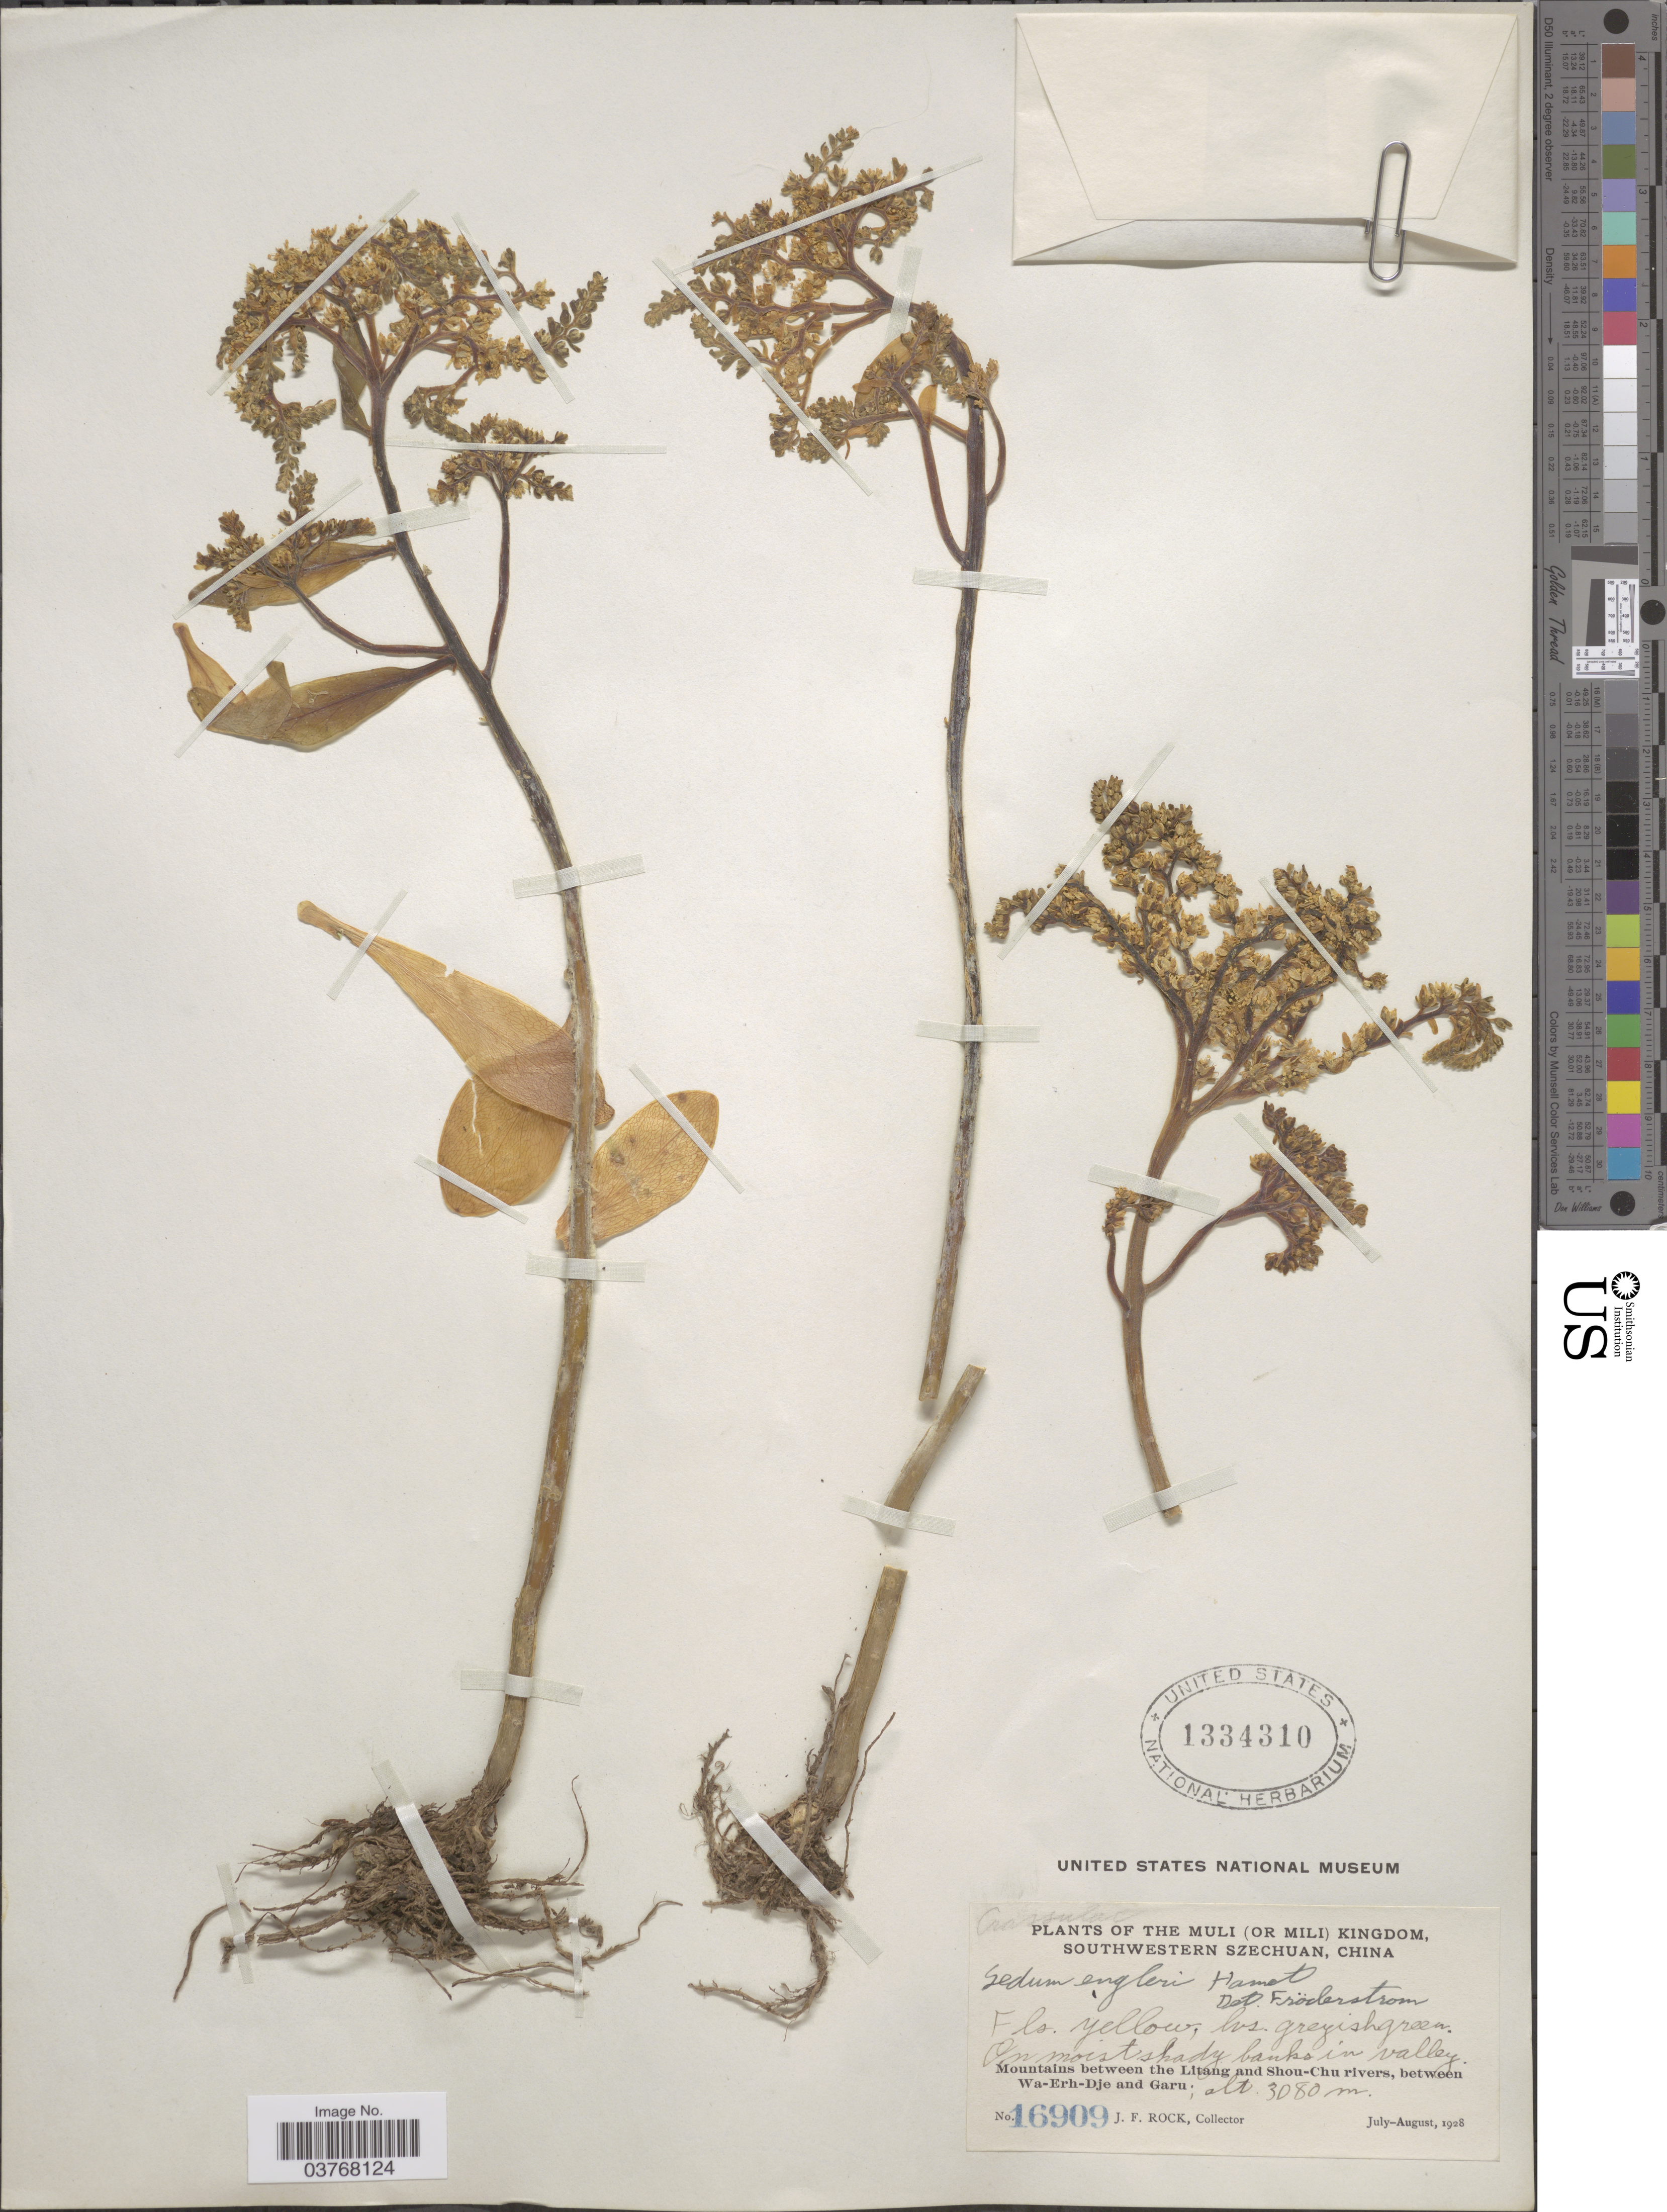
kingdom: Plantae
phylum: Tracheophyta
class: Magnoliopsida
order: Saxifragales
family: Crassulaceae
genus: Sedum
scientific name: Sedum engleri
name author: Raym.-Hamet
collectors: J. Rock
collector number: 16909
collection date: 1928-07/1928-08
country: China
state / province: Sichuan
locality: The Muli (or Mili) Kingdom, Southwestern Szechuan. Mountains between the Litang and Shou-Chu rivers, between Wa-Erh-Dje and Garu.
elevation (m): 3080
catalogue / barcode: US 1334310